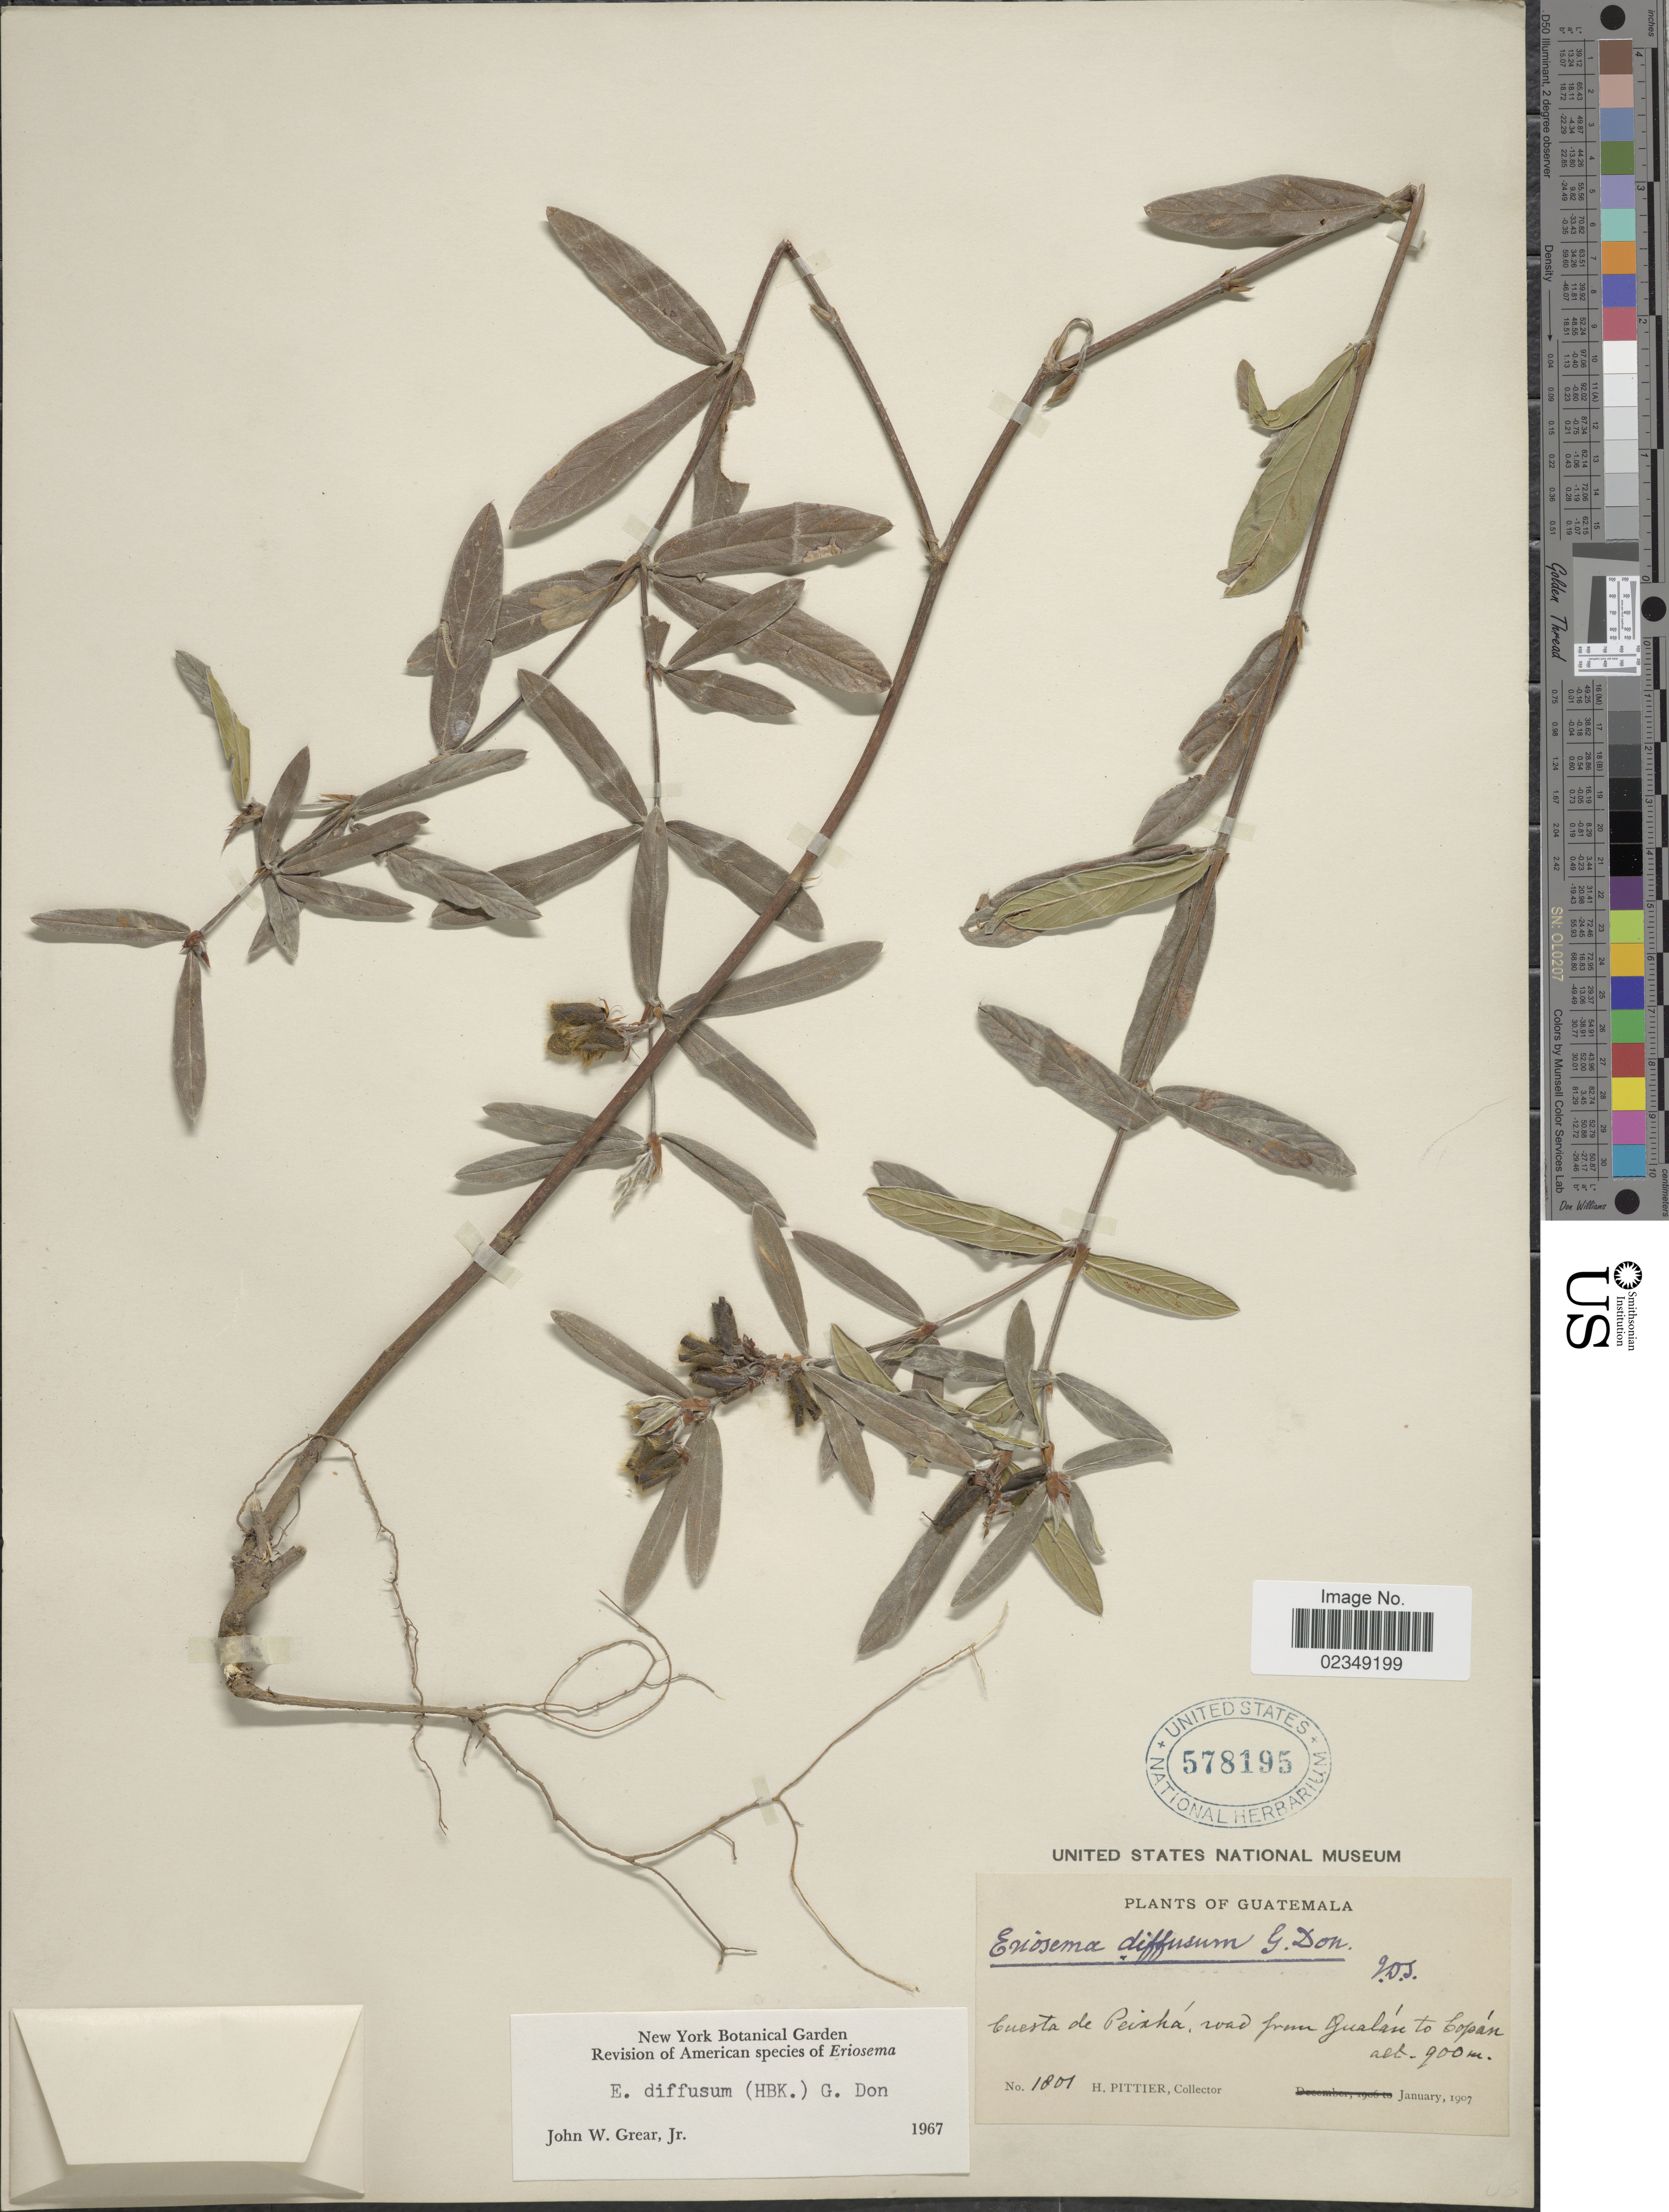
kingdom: Plantae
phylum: Tracheophyta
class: Magnoliopsida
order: Fabales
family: Fabaceae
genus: Eriosema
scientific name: Eriosema diffusum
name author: (Kunth) G. Don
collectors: H. F. Pittier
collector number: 1801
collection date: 1907-01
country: Guatemala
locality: Cuesta de Peinha, road from Gualan to Copan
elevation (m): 900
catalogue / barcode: US 578195